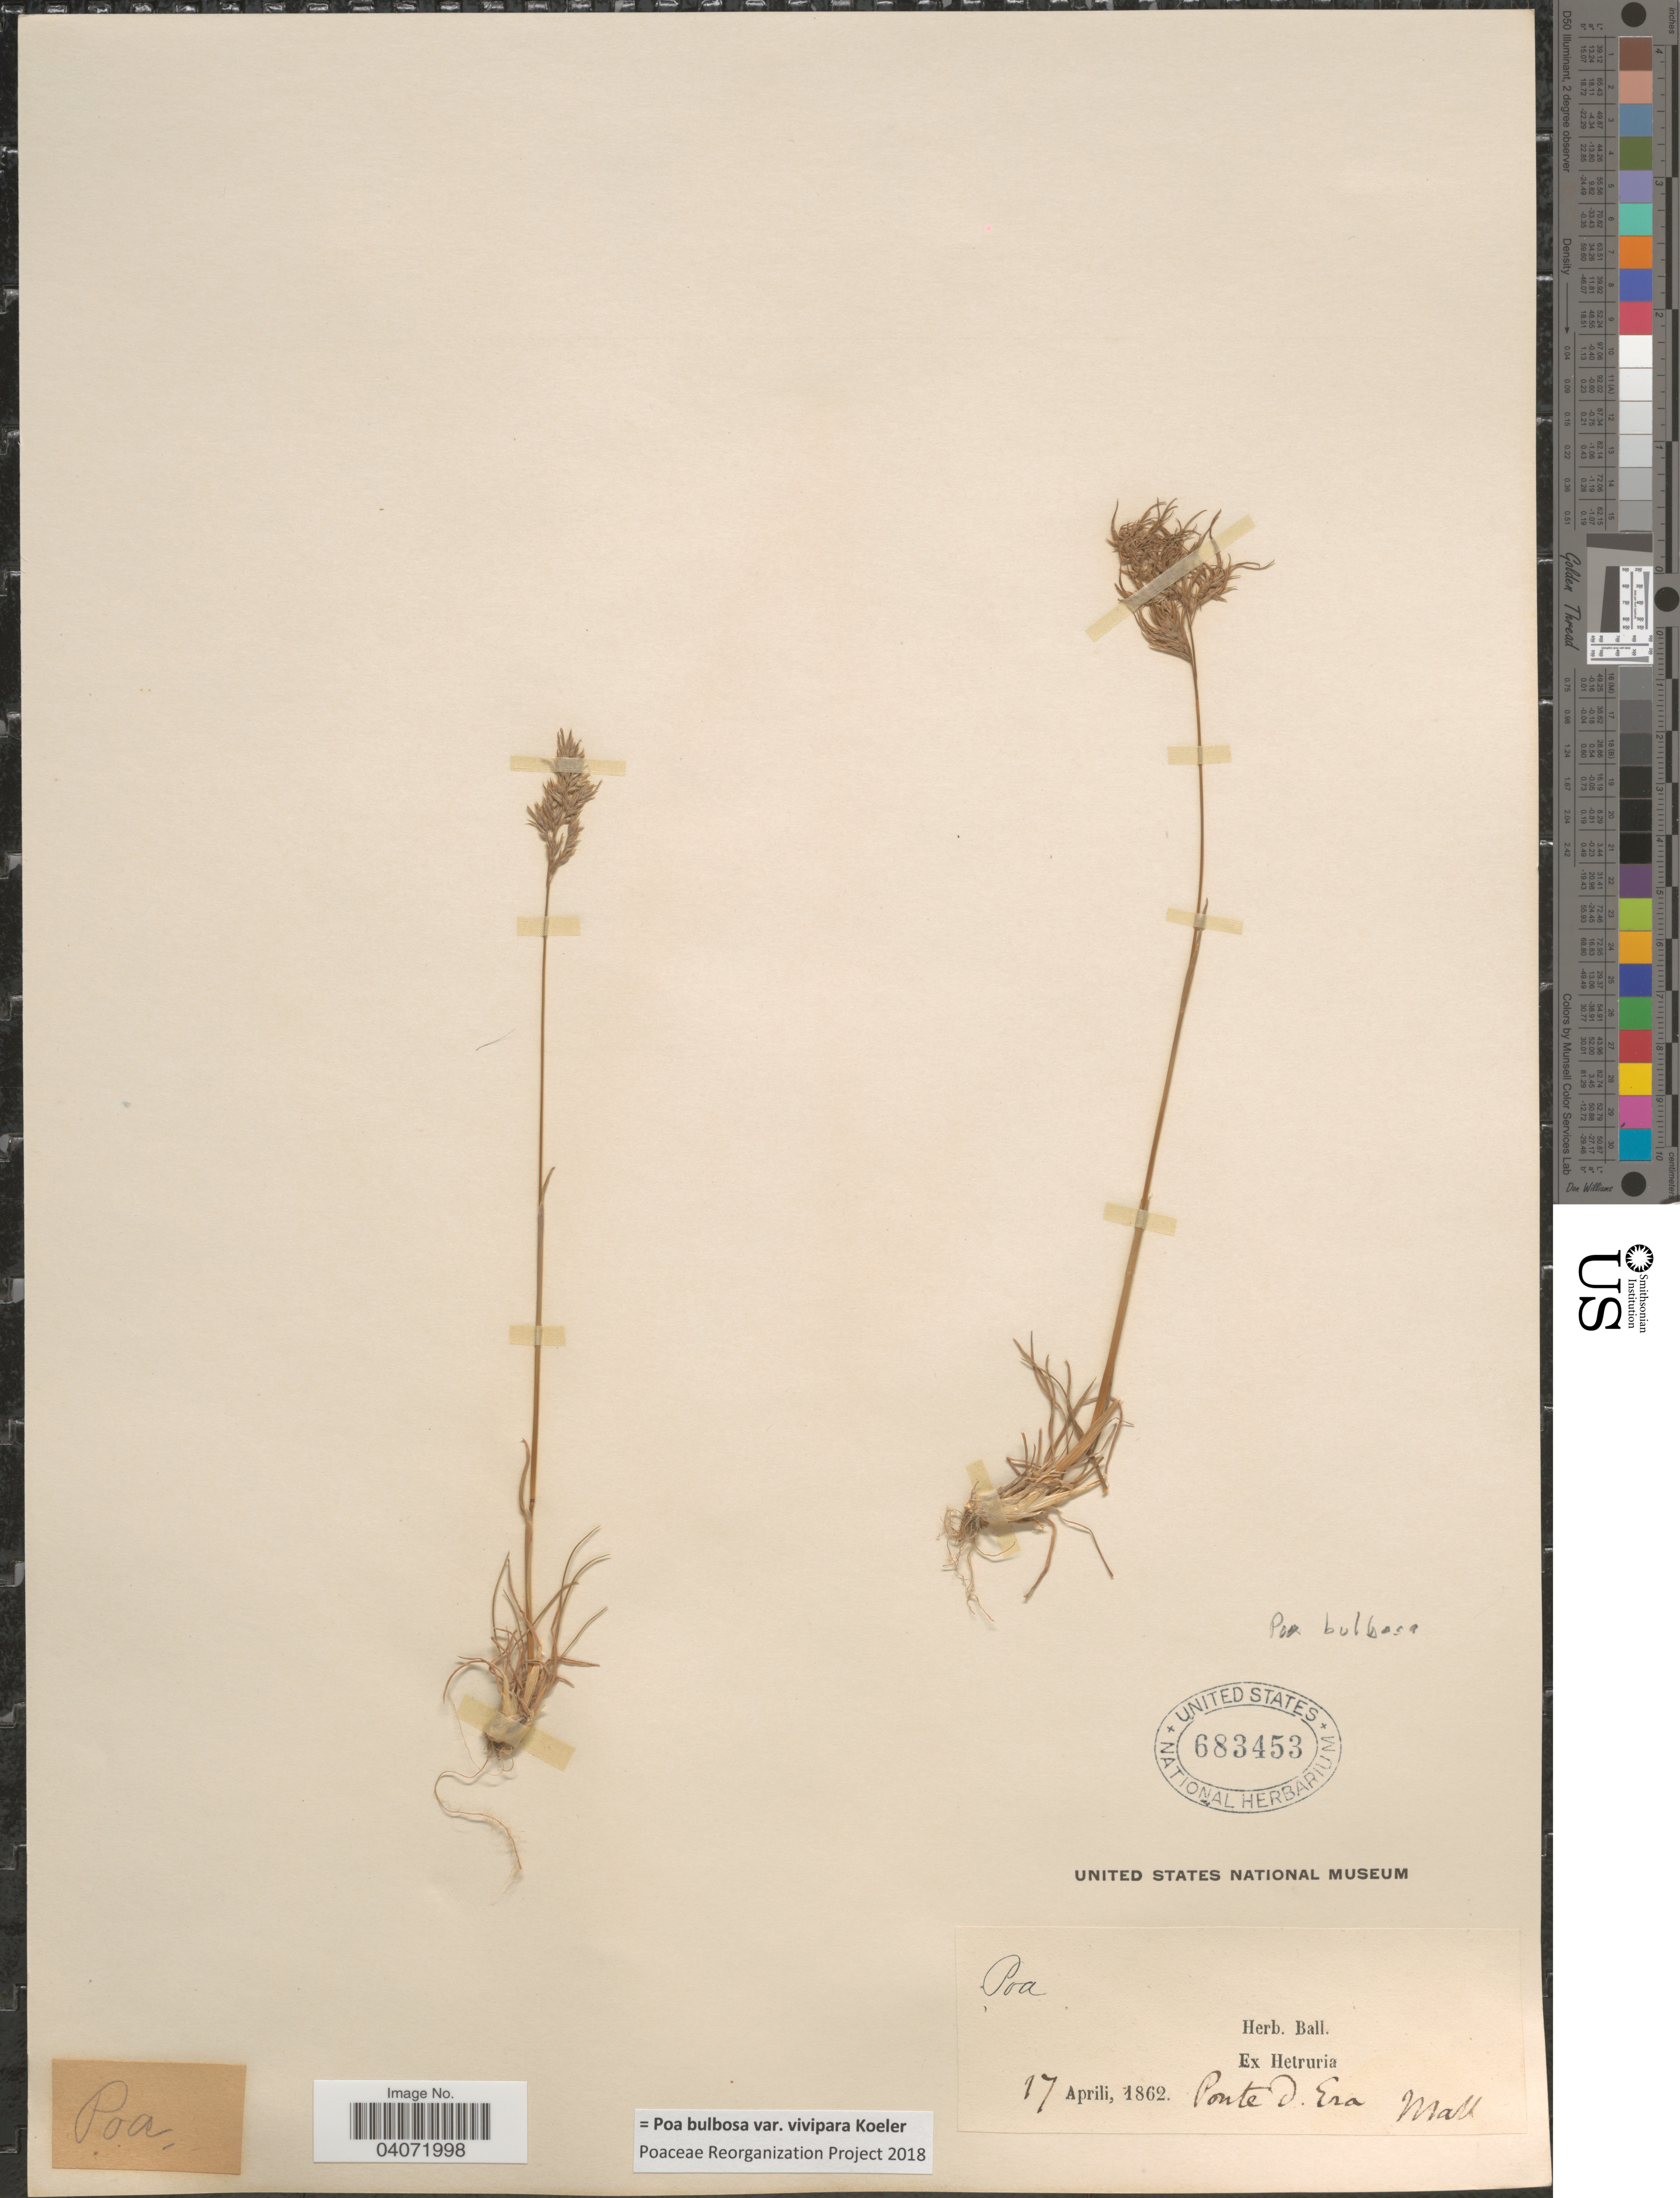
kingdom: Plantae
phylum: Tracheophyta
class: Liliopsida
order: Poales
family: Poaceae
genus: Poa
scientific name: Poa bulbosa subsp. bulbosa var. vivipara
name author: Koeler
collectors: J. Ball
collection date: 1862-04-17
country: Italy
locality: Ex Hetruria. Ponte d. Era.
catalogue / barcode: US 683453